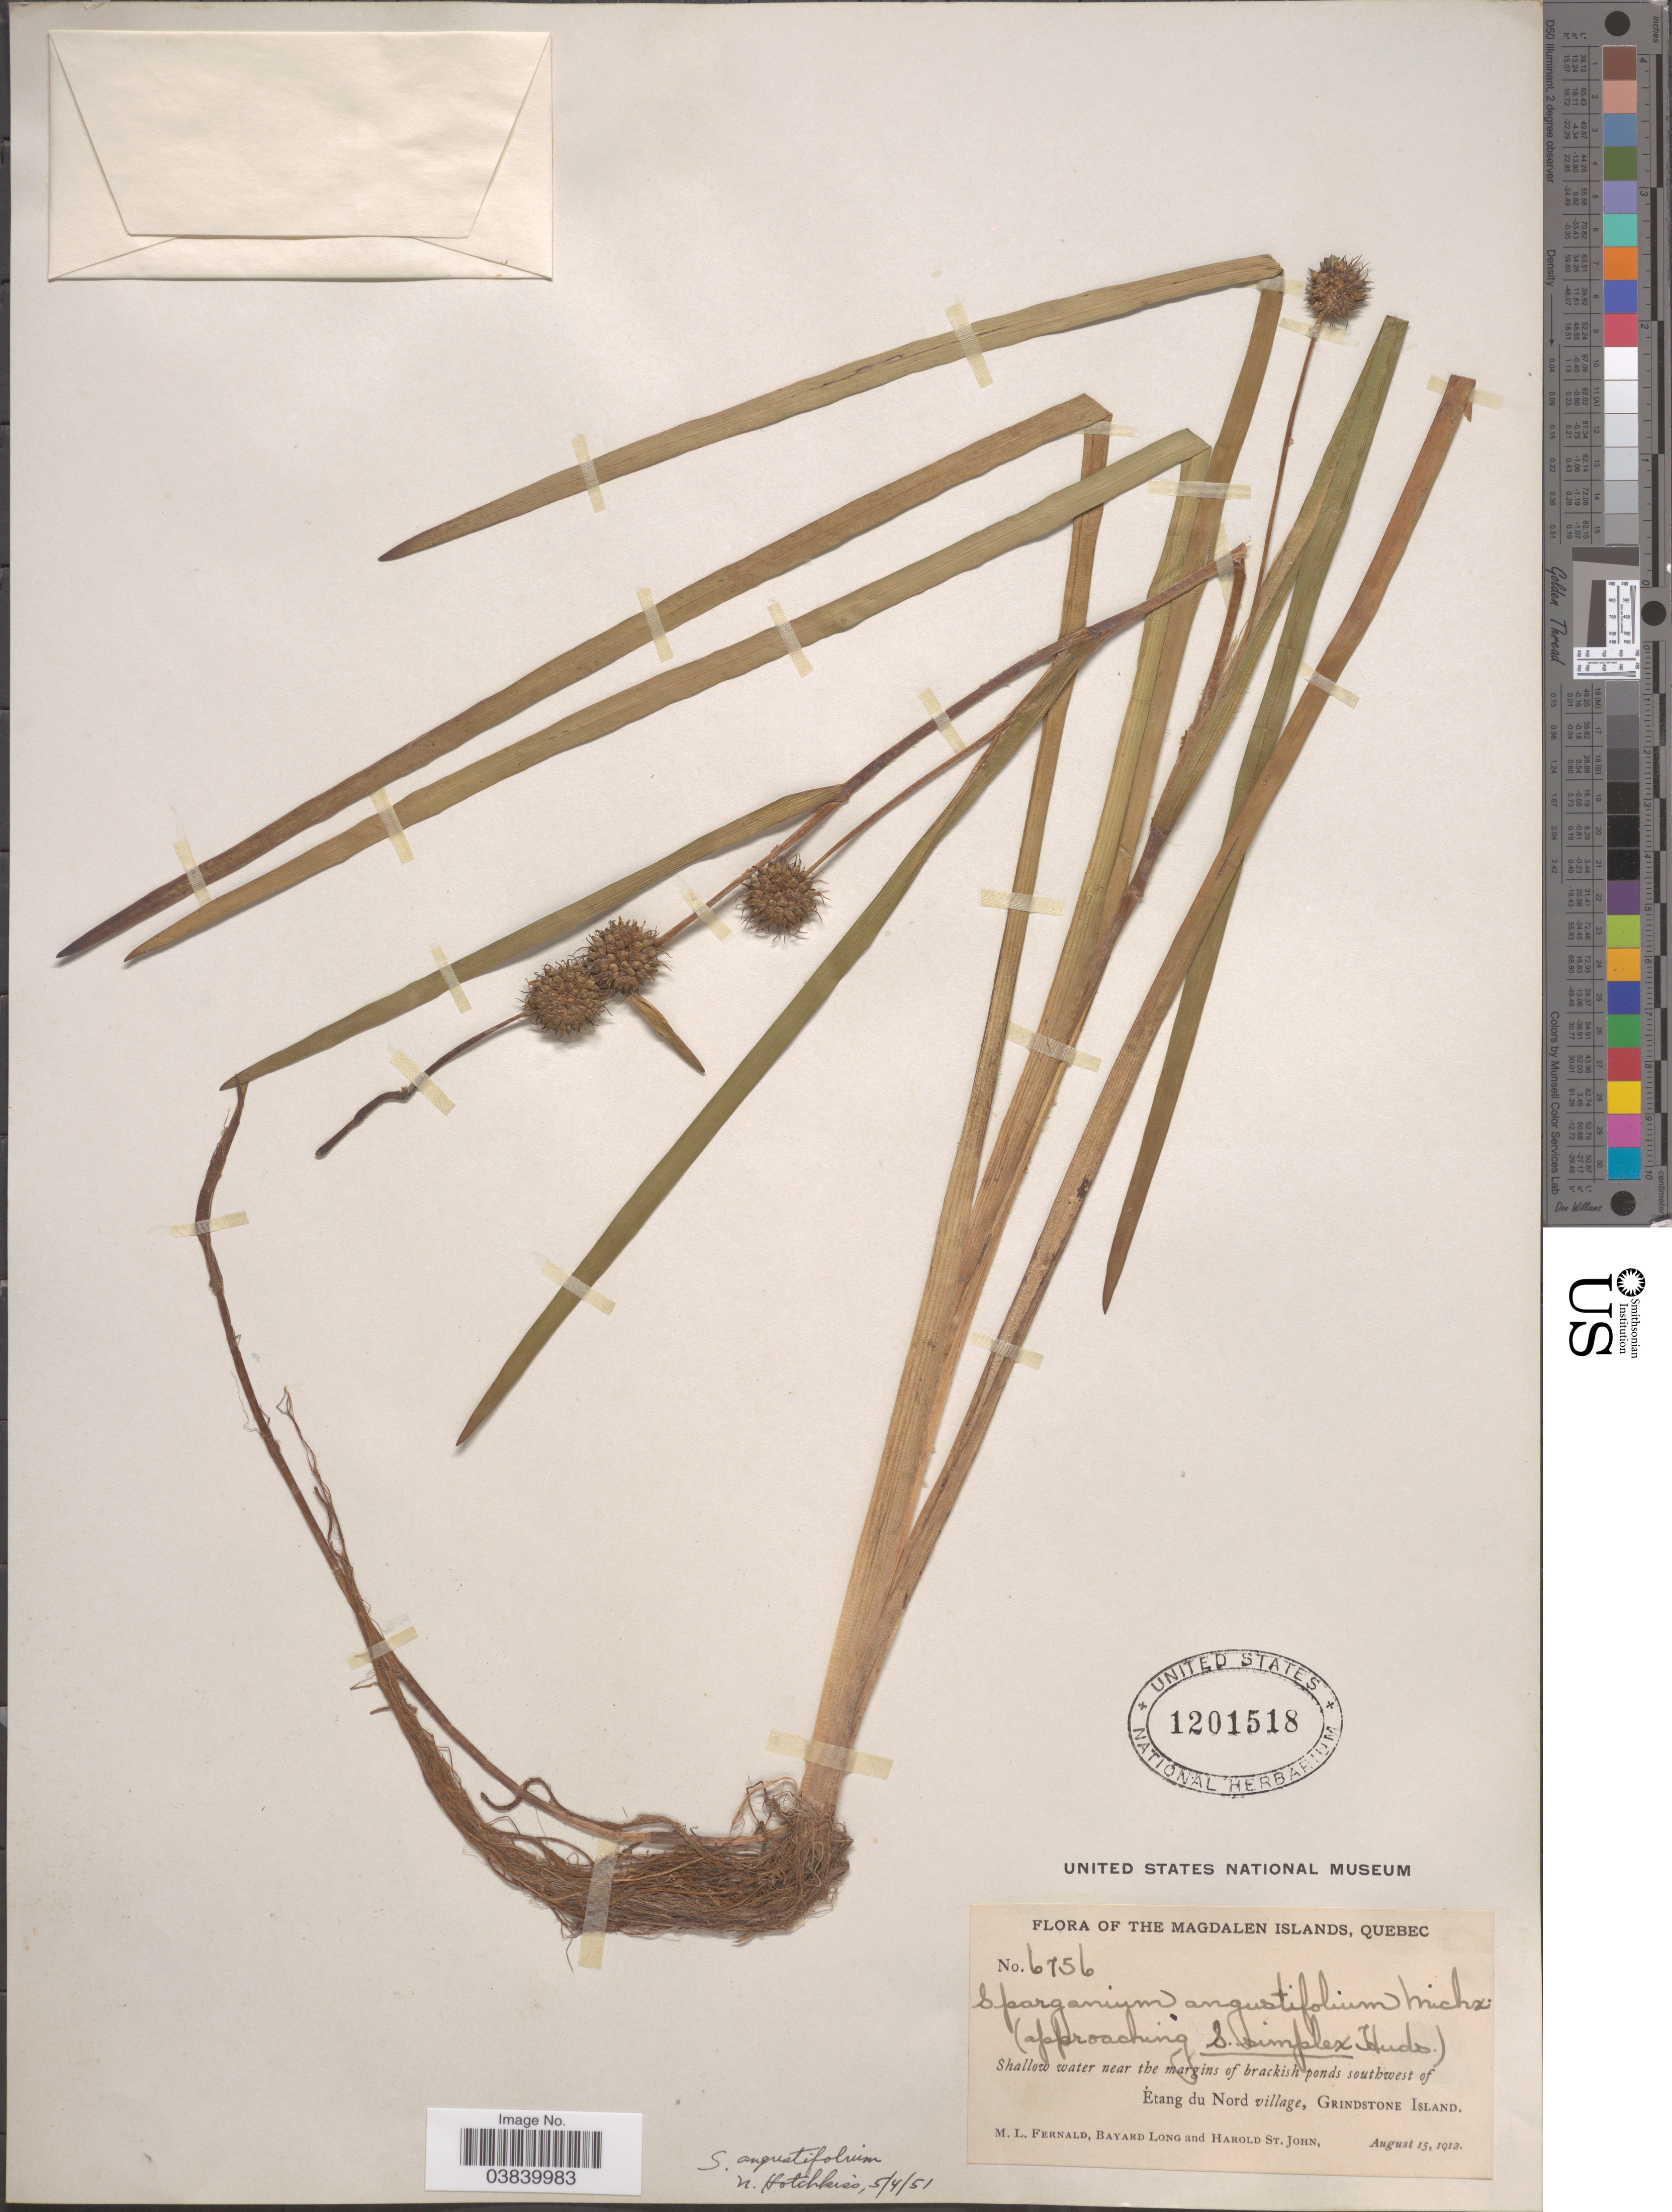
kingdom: Plantae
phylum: Tracheophyta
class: Liliopsida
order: Poales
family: Typhaceae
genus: Sparganium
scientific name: Sparganium angustifolium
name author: Michx.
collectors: M. L. Fernald, B. Long & H. St. John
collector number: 6756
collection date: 1912-08-15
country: Canada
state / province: Quebec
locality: Magdalen Islands, near the margins of brackish ponds southwest of Étang du Nord village, Grindstone Island.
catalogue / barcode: US 1201518